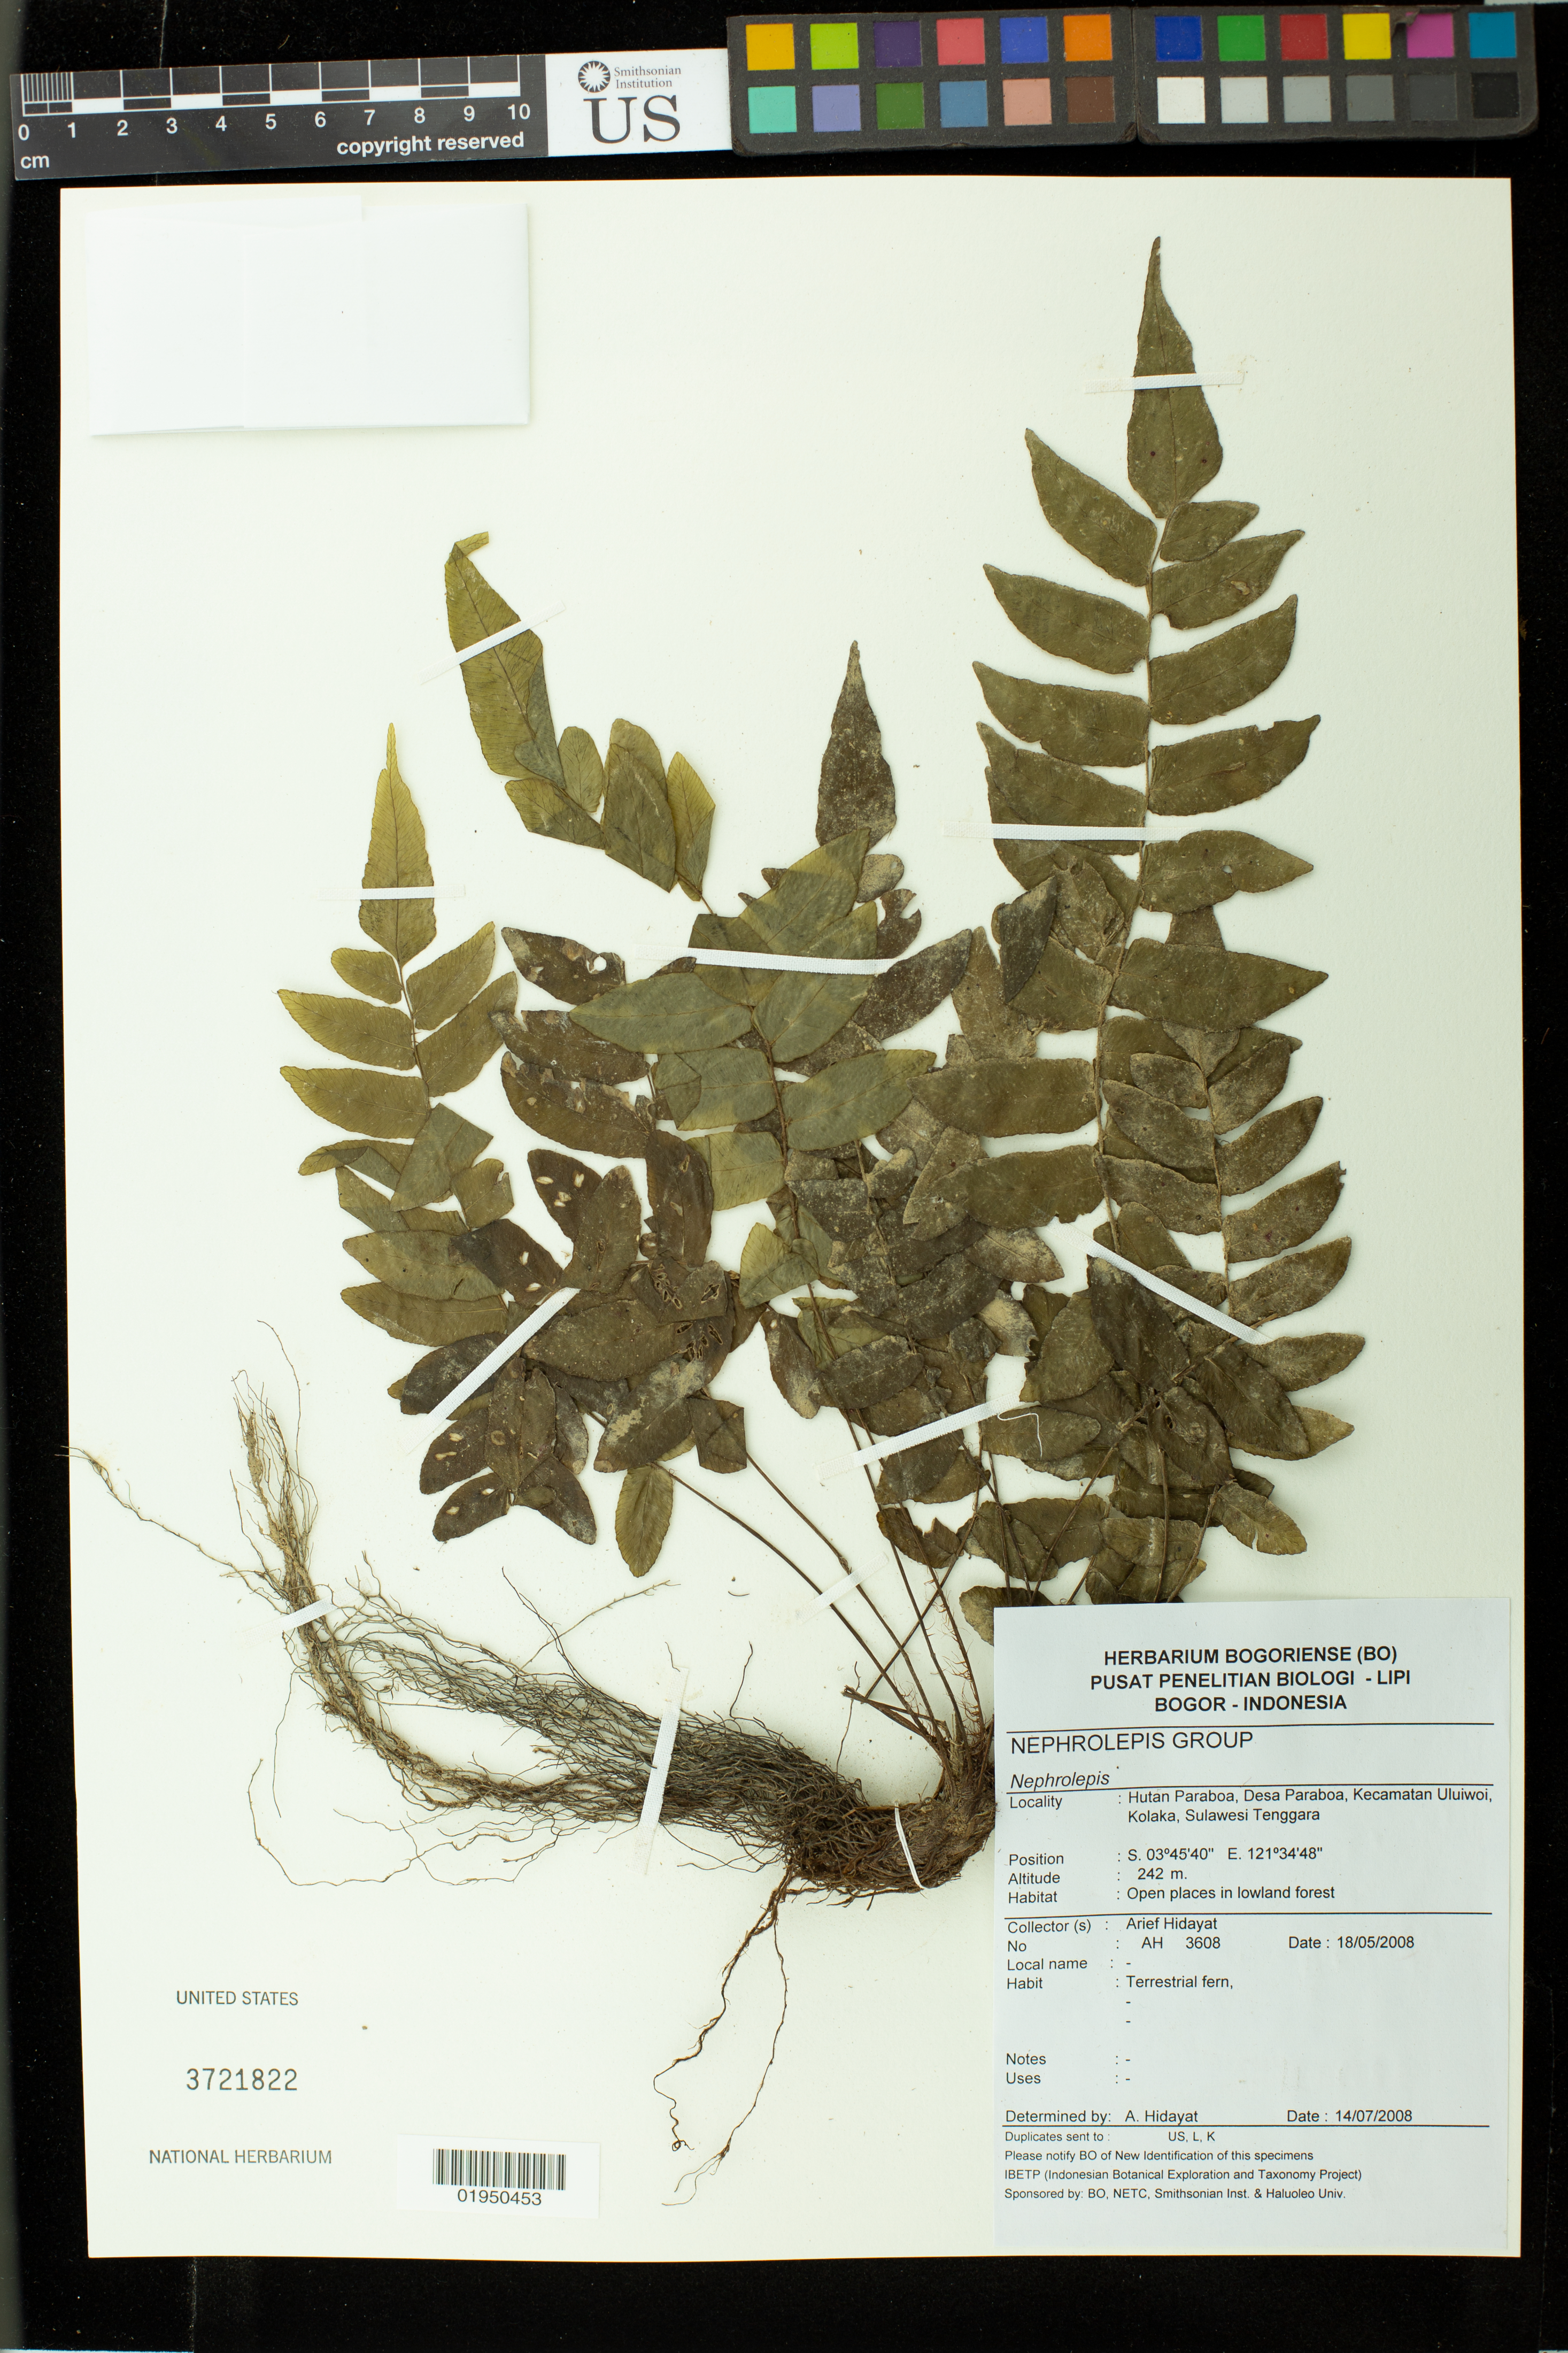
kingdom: Plantae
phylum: Tracheophyta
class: Polypodiopsida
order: Polypodiales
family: Nephrolepidaceae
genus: Nephrolepis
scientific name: Nephrolepis sp.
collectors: A. Hidayat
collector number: AH 3608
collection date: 2008-05-18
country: Indonesia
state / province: Sulawesi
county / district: Sulawesi Tenggara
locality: Hutan Paraboa, Desa Paraboa Kecamatan Uluiwoi, Kolaka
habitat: Open places in lowland forest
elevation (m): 242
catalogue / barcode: US 3721822